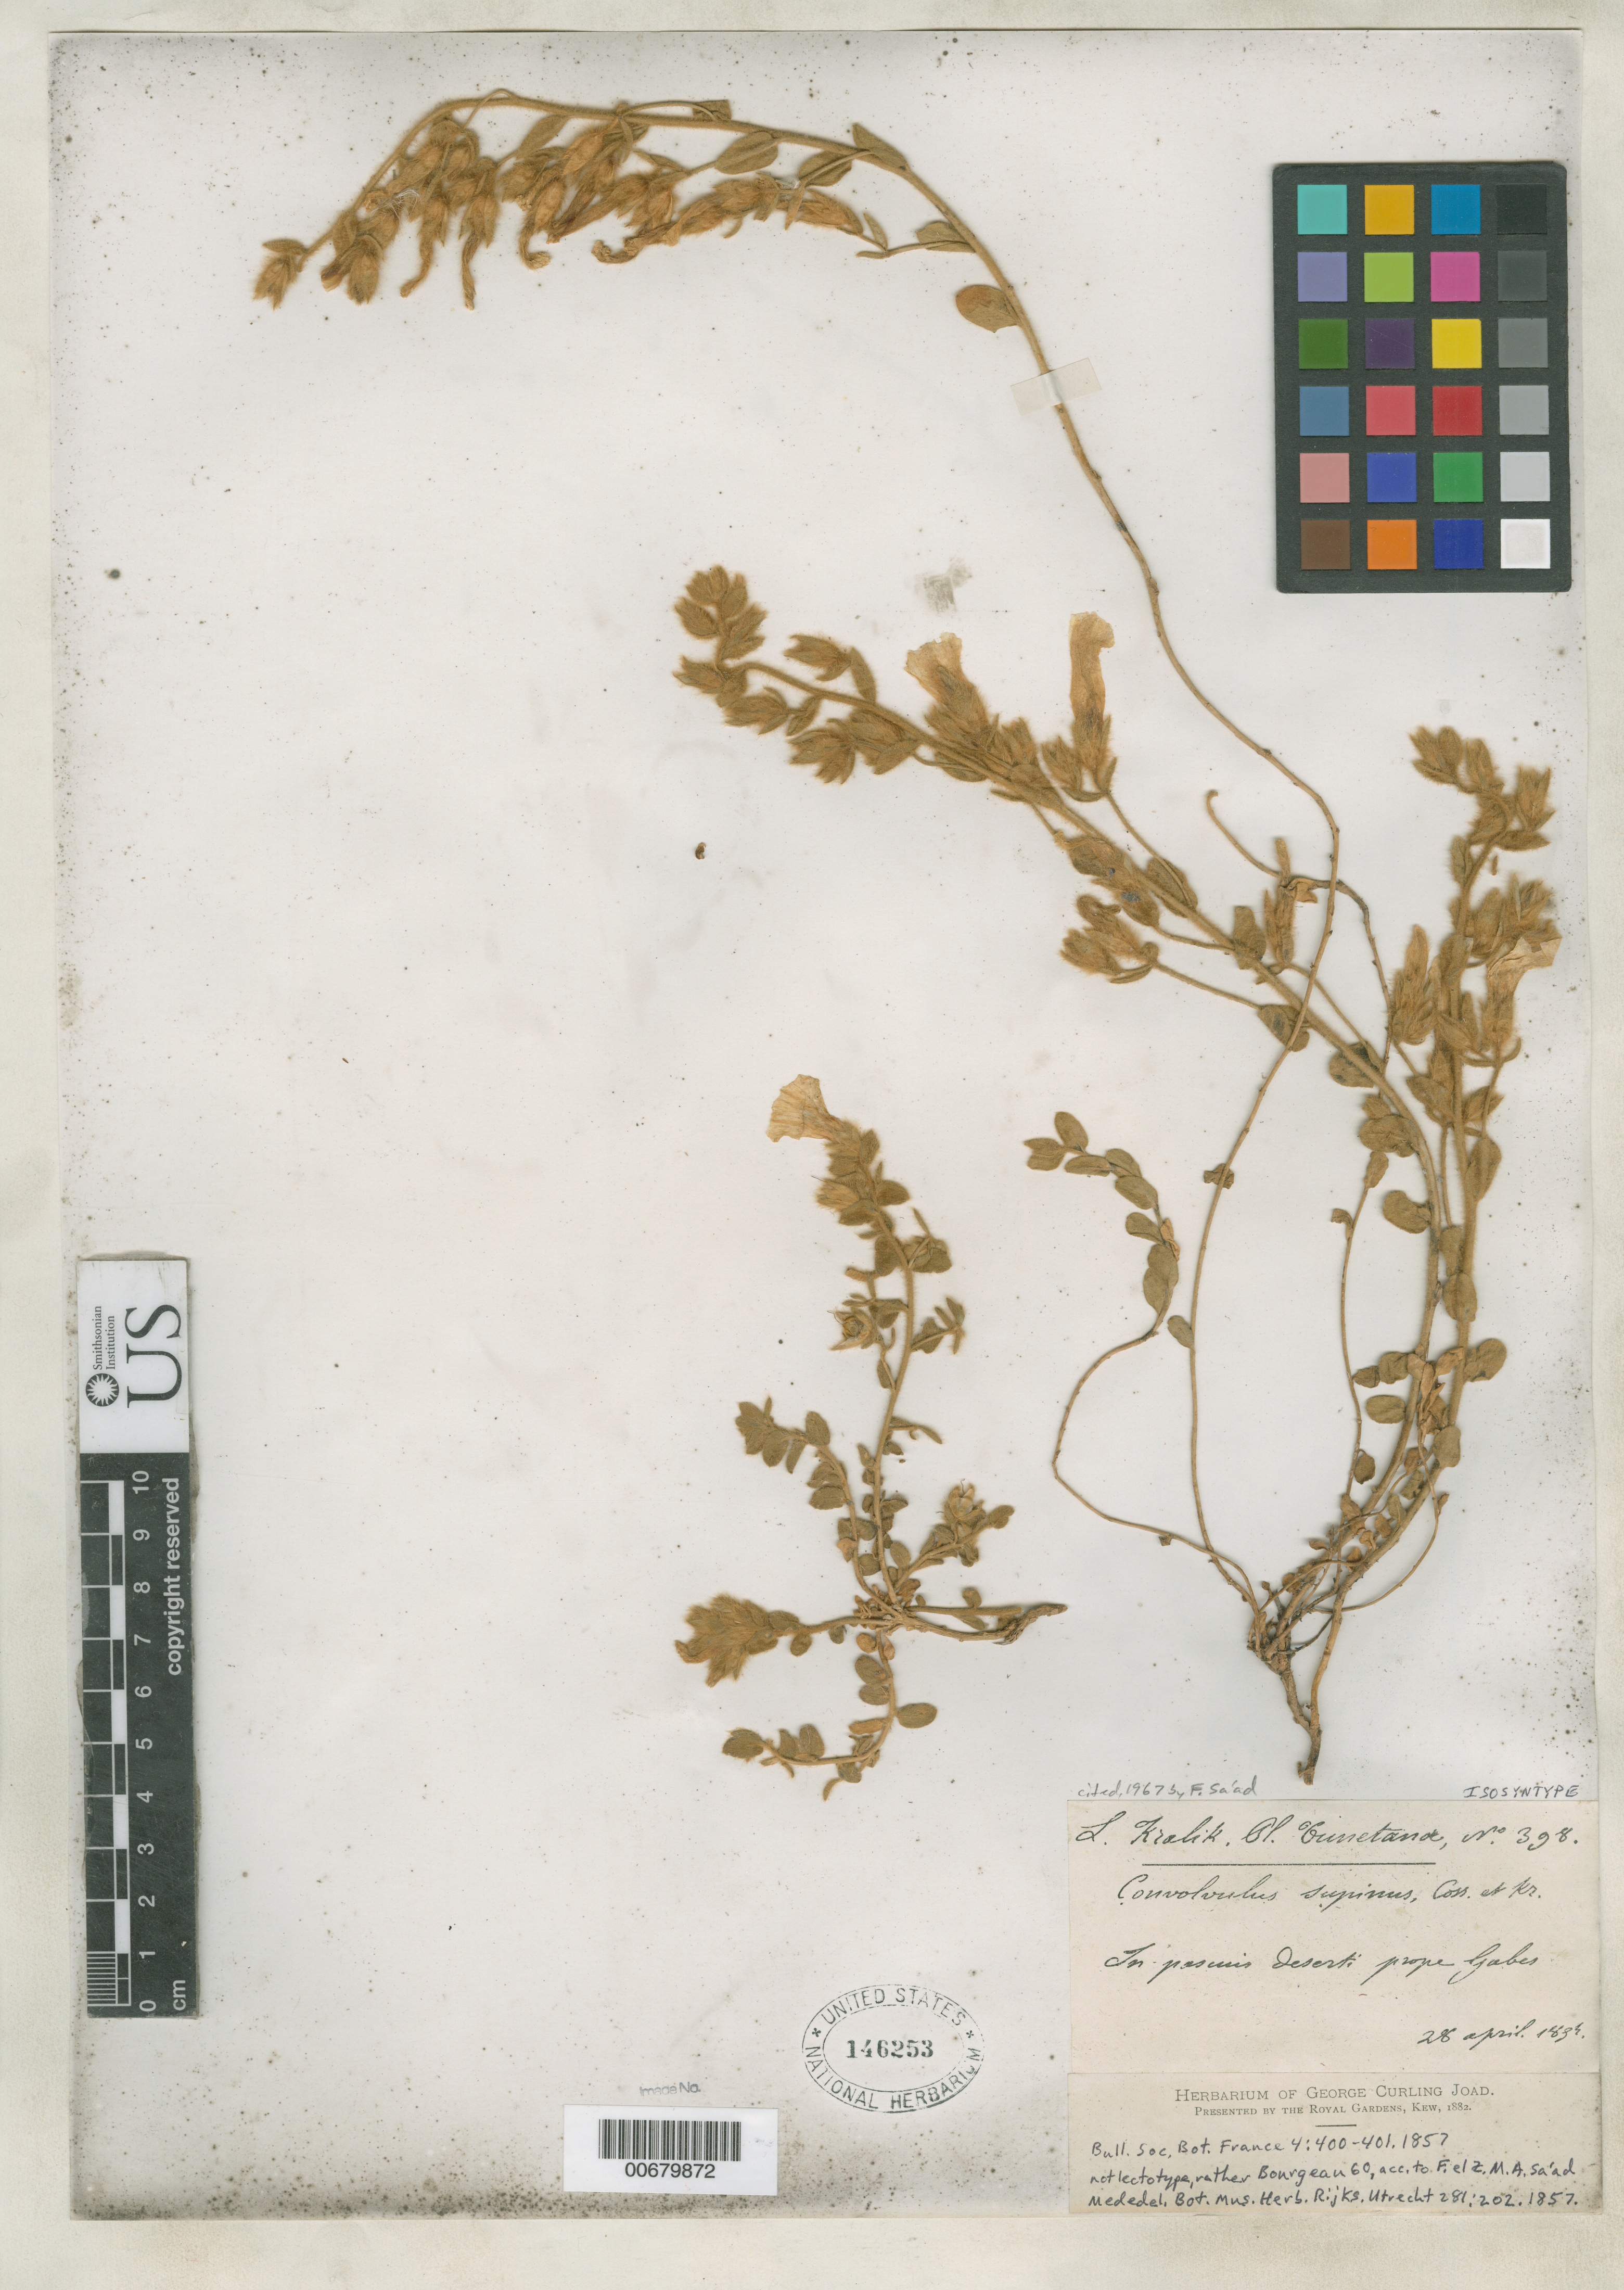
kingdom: Plantae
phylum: Tracheophyta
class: Magnoliopsida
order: Solanales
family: Convolvulaceae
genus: Convolvulus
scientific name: Convolvulus supinus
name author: Coss. & Kralik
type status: Isosyntype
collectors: J. Kralik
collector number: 398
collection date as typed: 28 Apr 1854?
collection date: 1854-04-28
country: Tunisia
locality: In pasius deserti prope Gabes.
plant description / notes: Not lectotype, rather Bourgeau 60, acc. to F. el Z.M.A. Sa'ad, Mededel. Bot. Mus. Herb. Rijks. Utrecht 281:202. 1857.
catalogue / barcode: US 146253